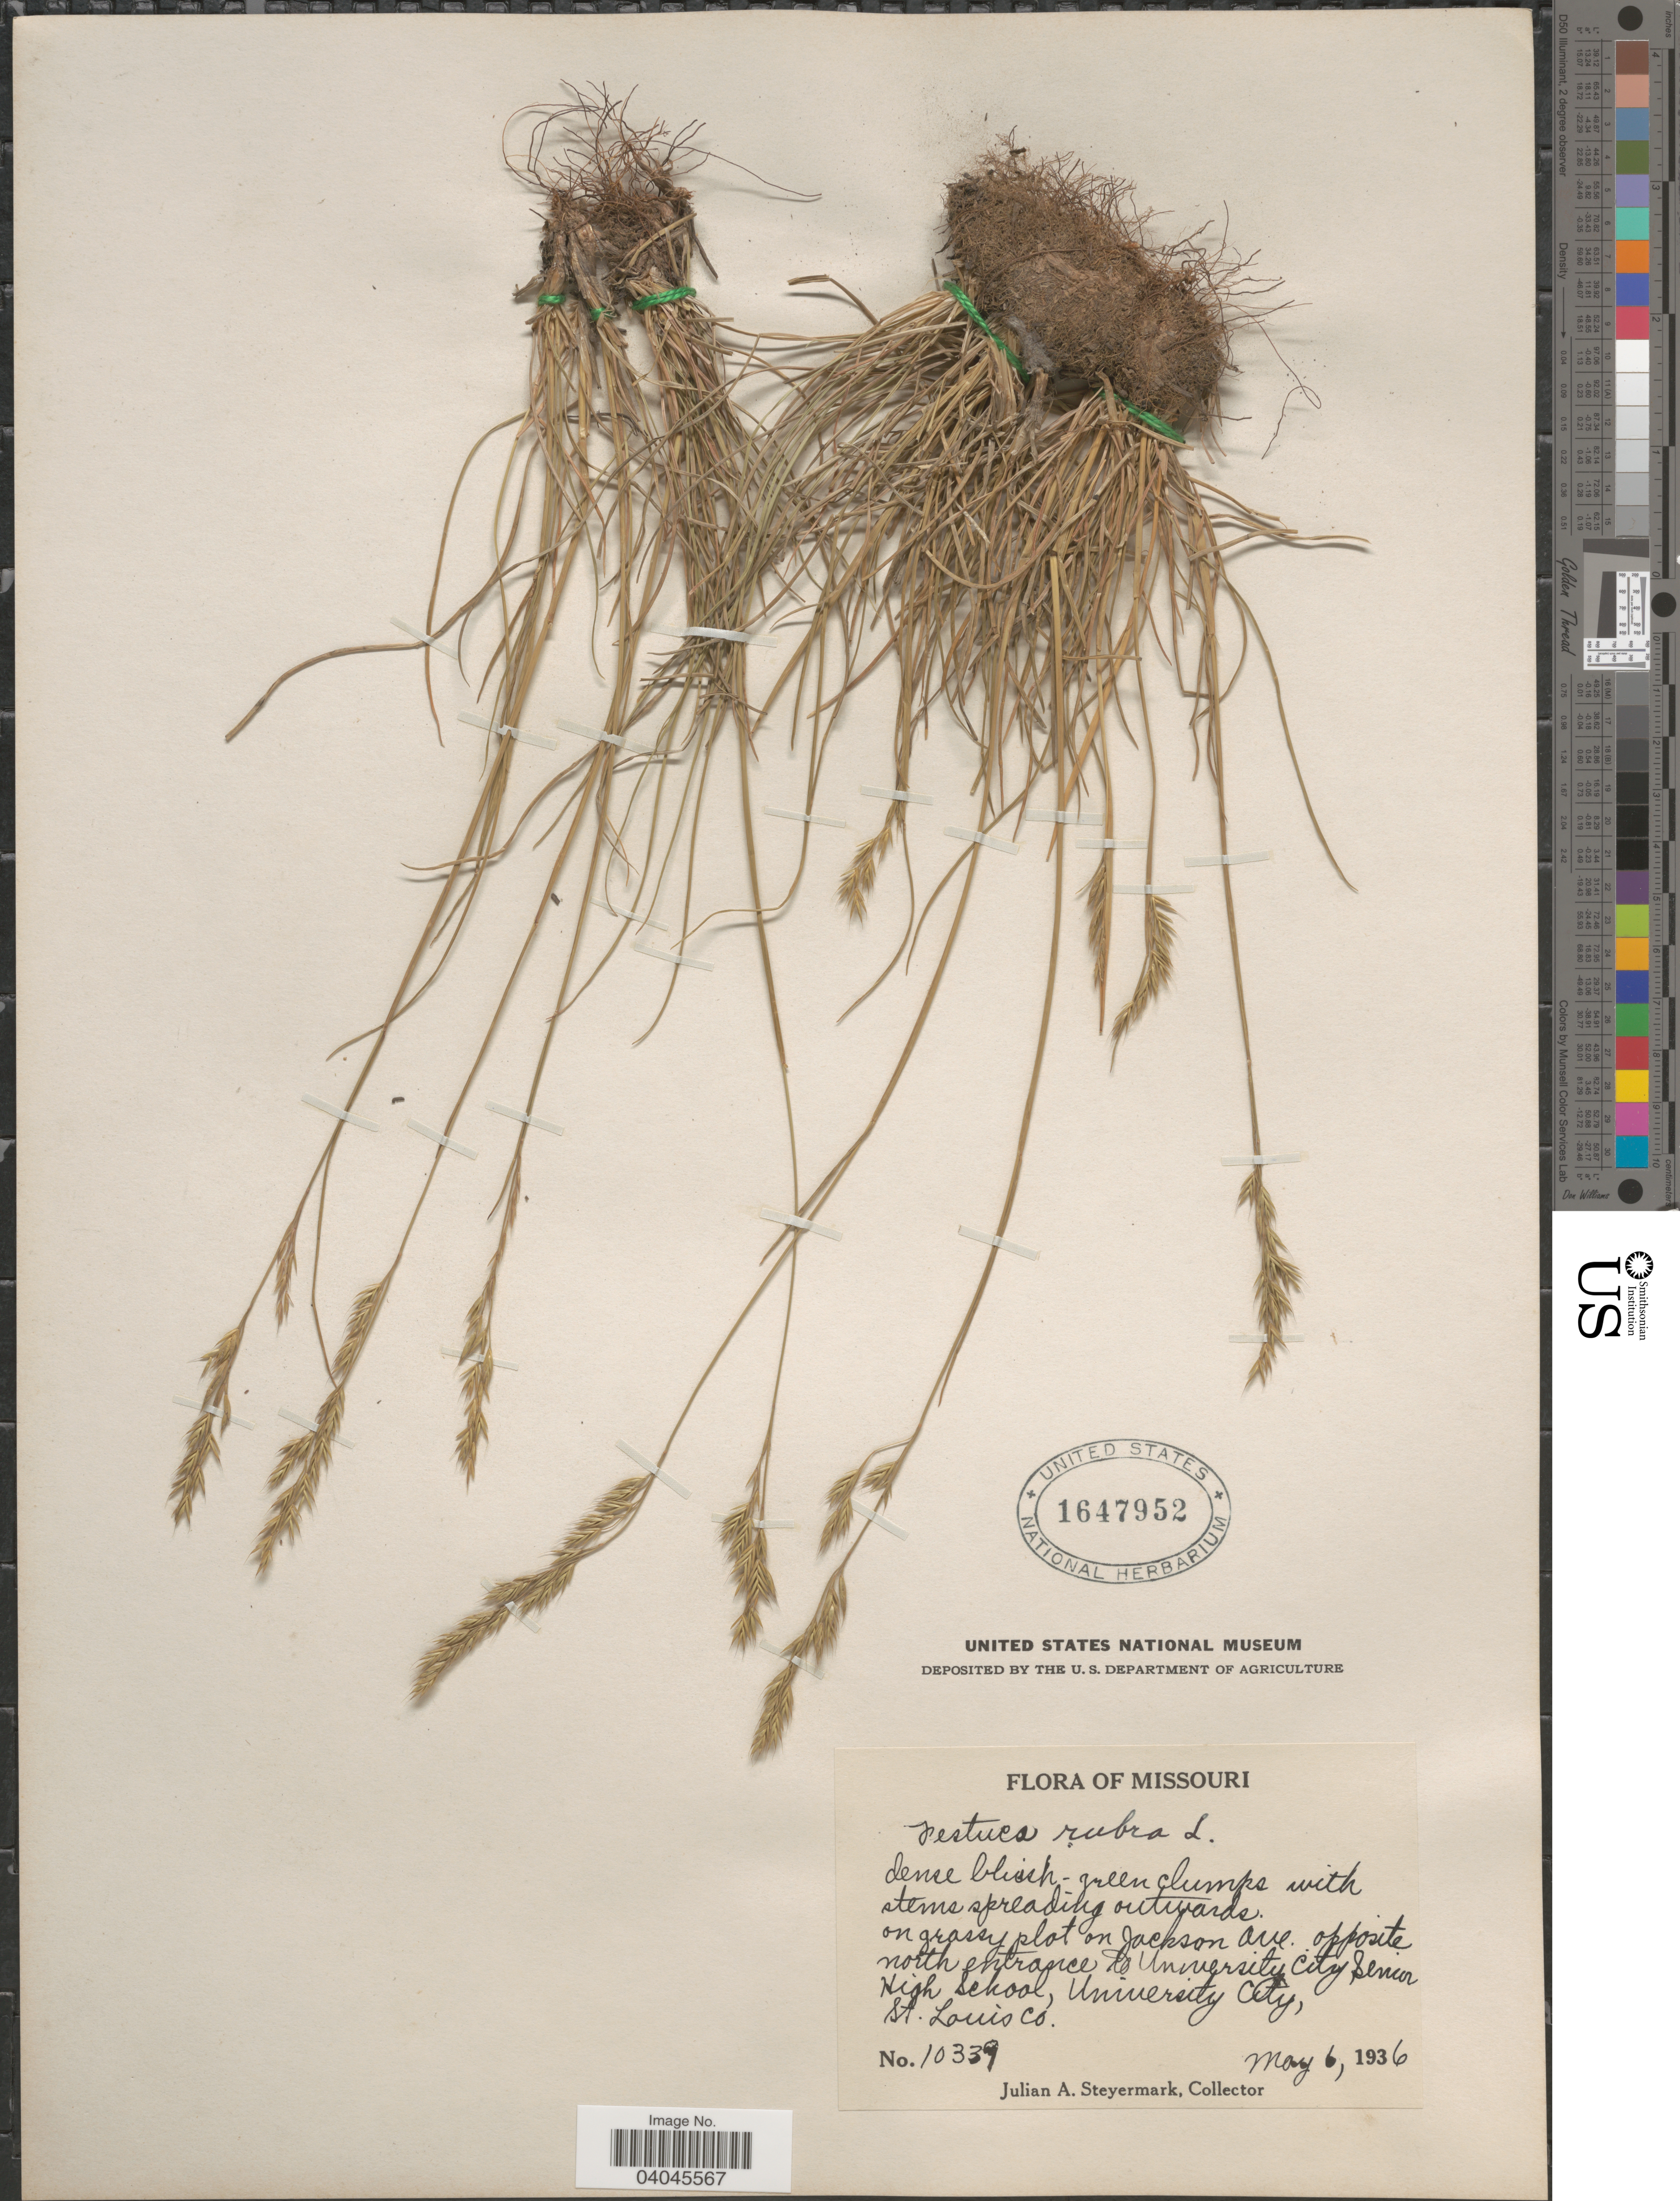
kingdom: Plantae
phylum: Tracheophyta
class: Liliopsida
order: Poales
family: Poaceae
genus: Festuca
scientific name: Festuca rubra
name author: L.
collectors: J. Steyermark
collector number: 10339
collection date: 1936-05-06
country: United States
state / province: Missouri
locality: On grassy plot on Jackson Ave. opposite north entrance to University City Senior High School, University City, St. Louis Co.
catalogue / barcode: US 1647952